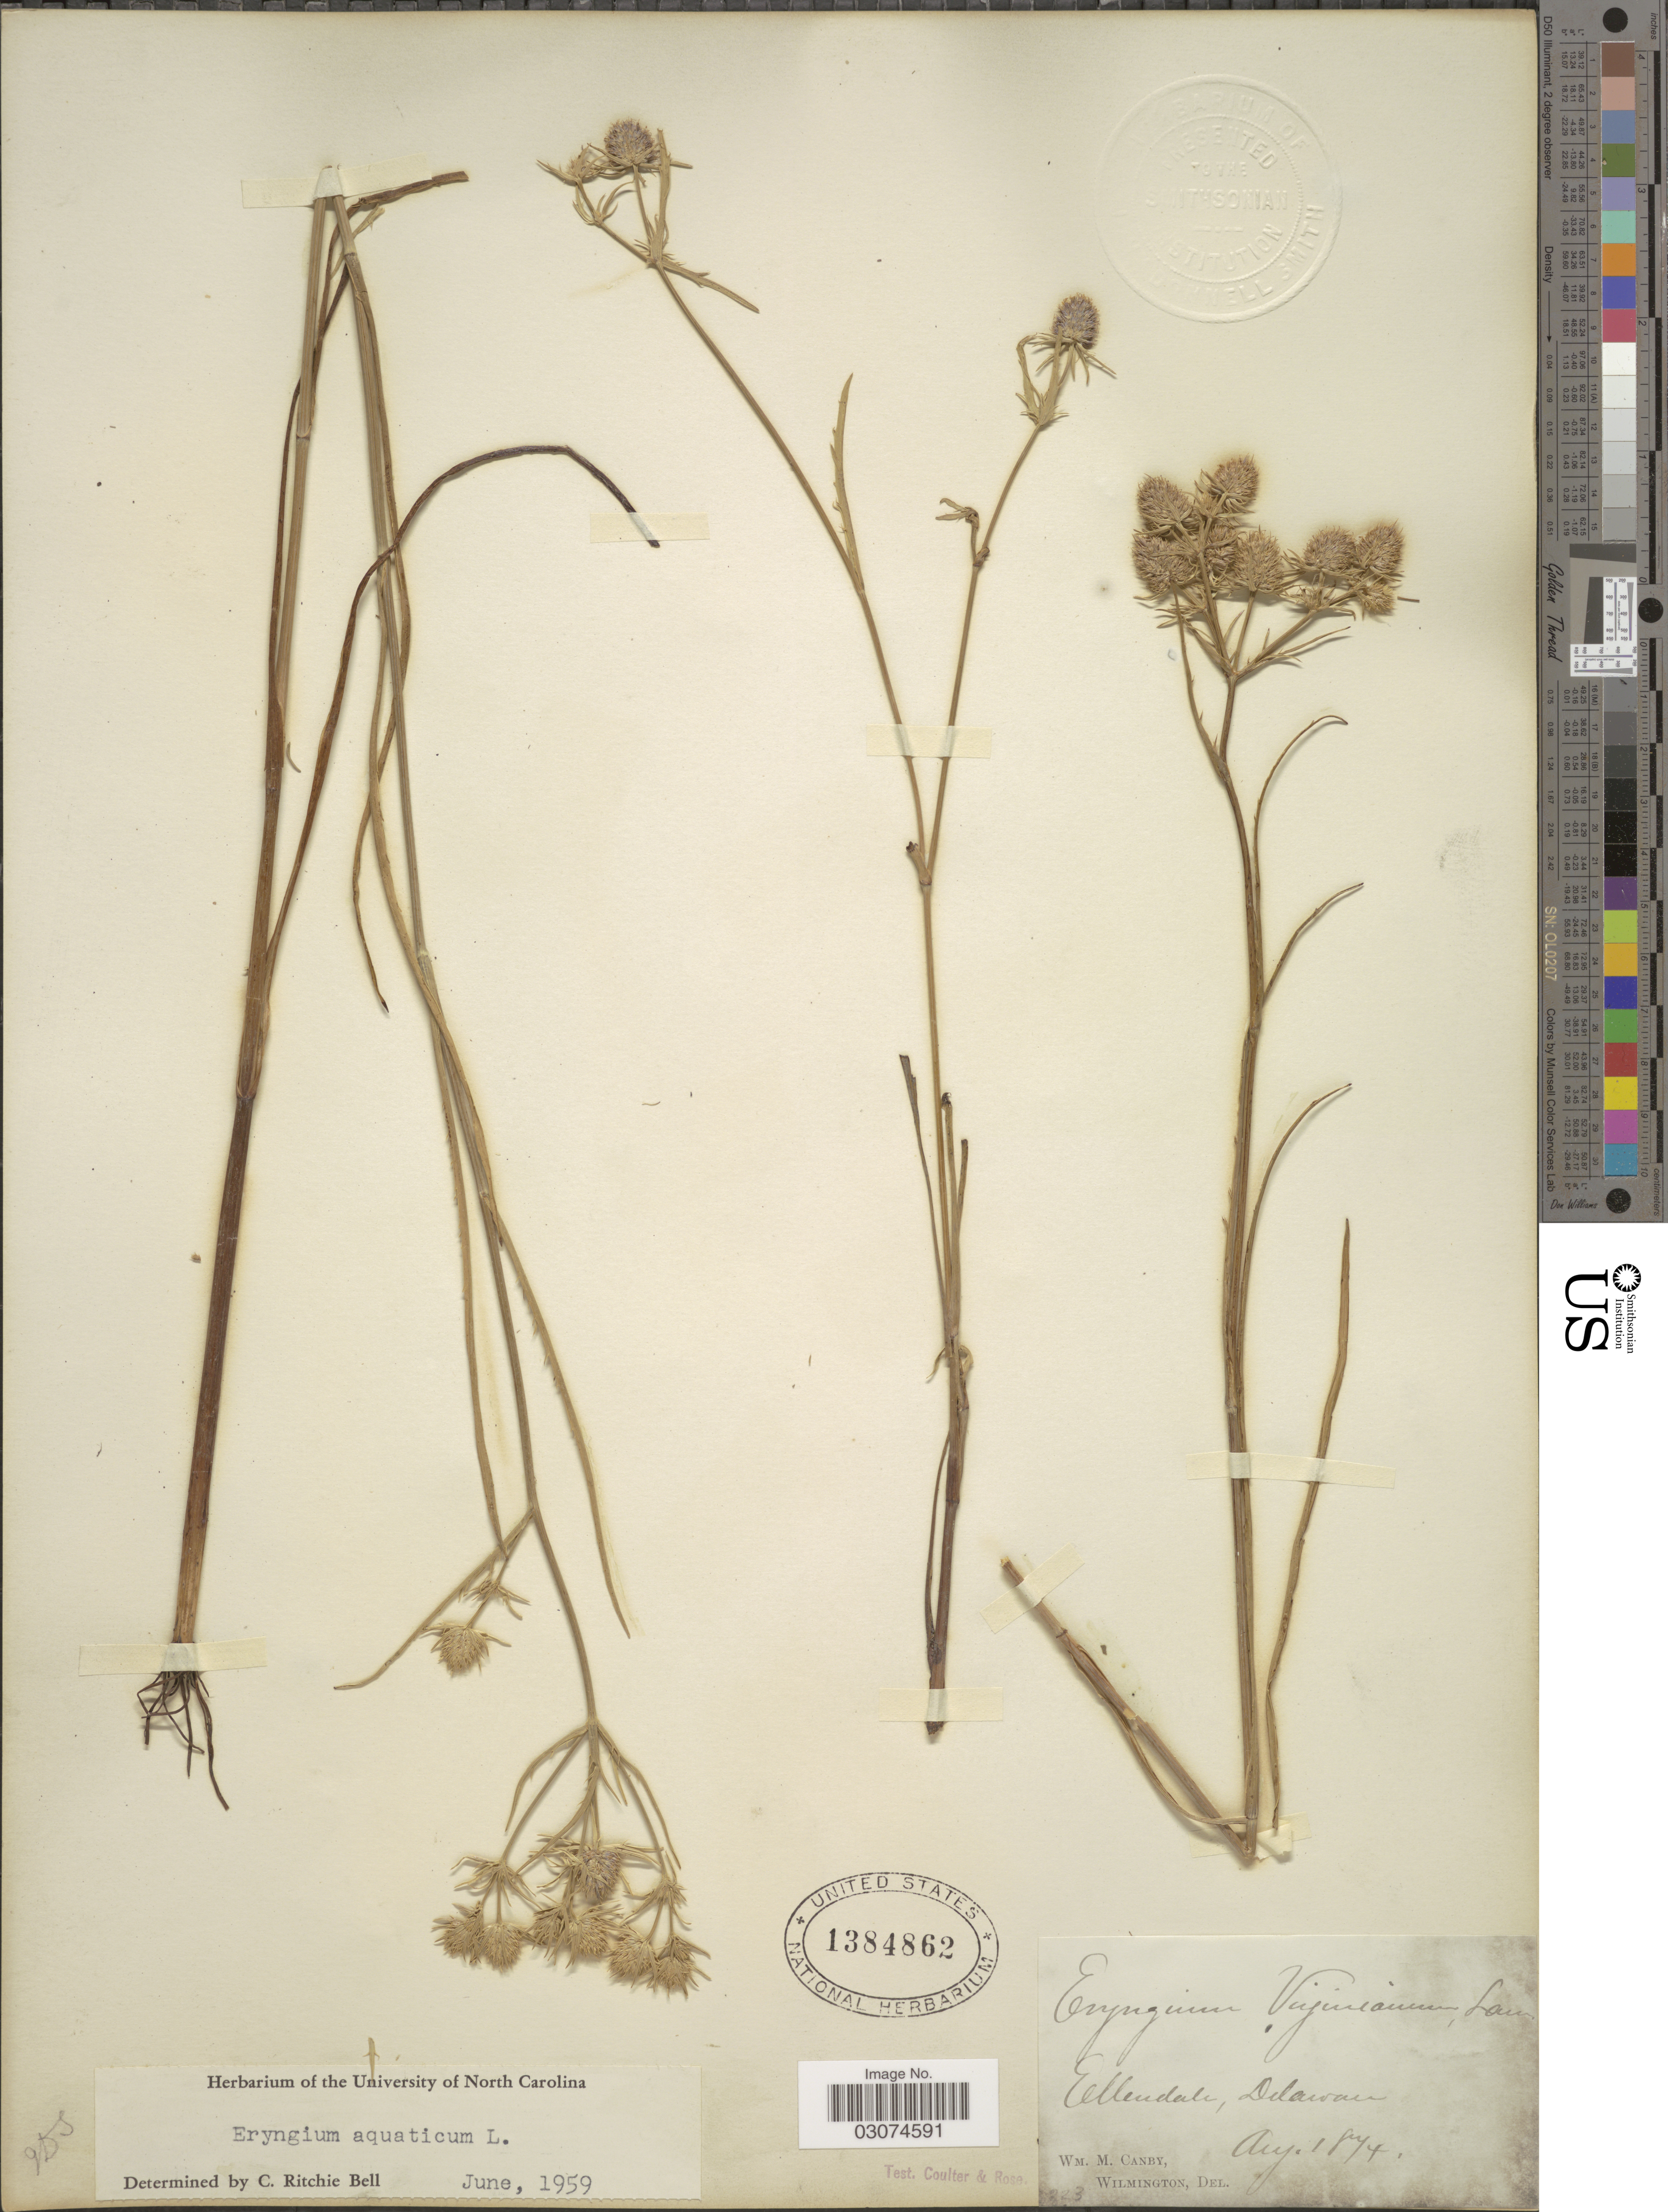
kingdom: Plantae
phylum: Tracheophyta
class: Magnoliopsida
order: Apiales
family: Apiaceae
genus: Eryngium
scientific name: Eryngium aquaticum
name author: L.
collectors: W. M. Canby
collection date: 1874-08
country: United States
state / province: Delaware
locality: Ellendale.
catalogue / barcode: US 1384862